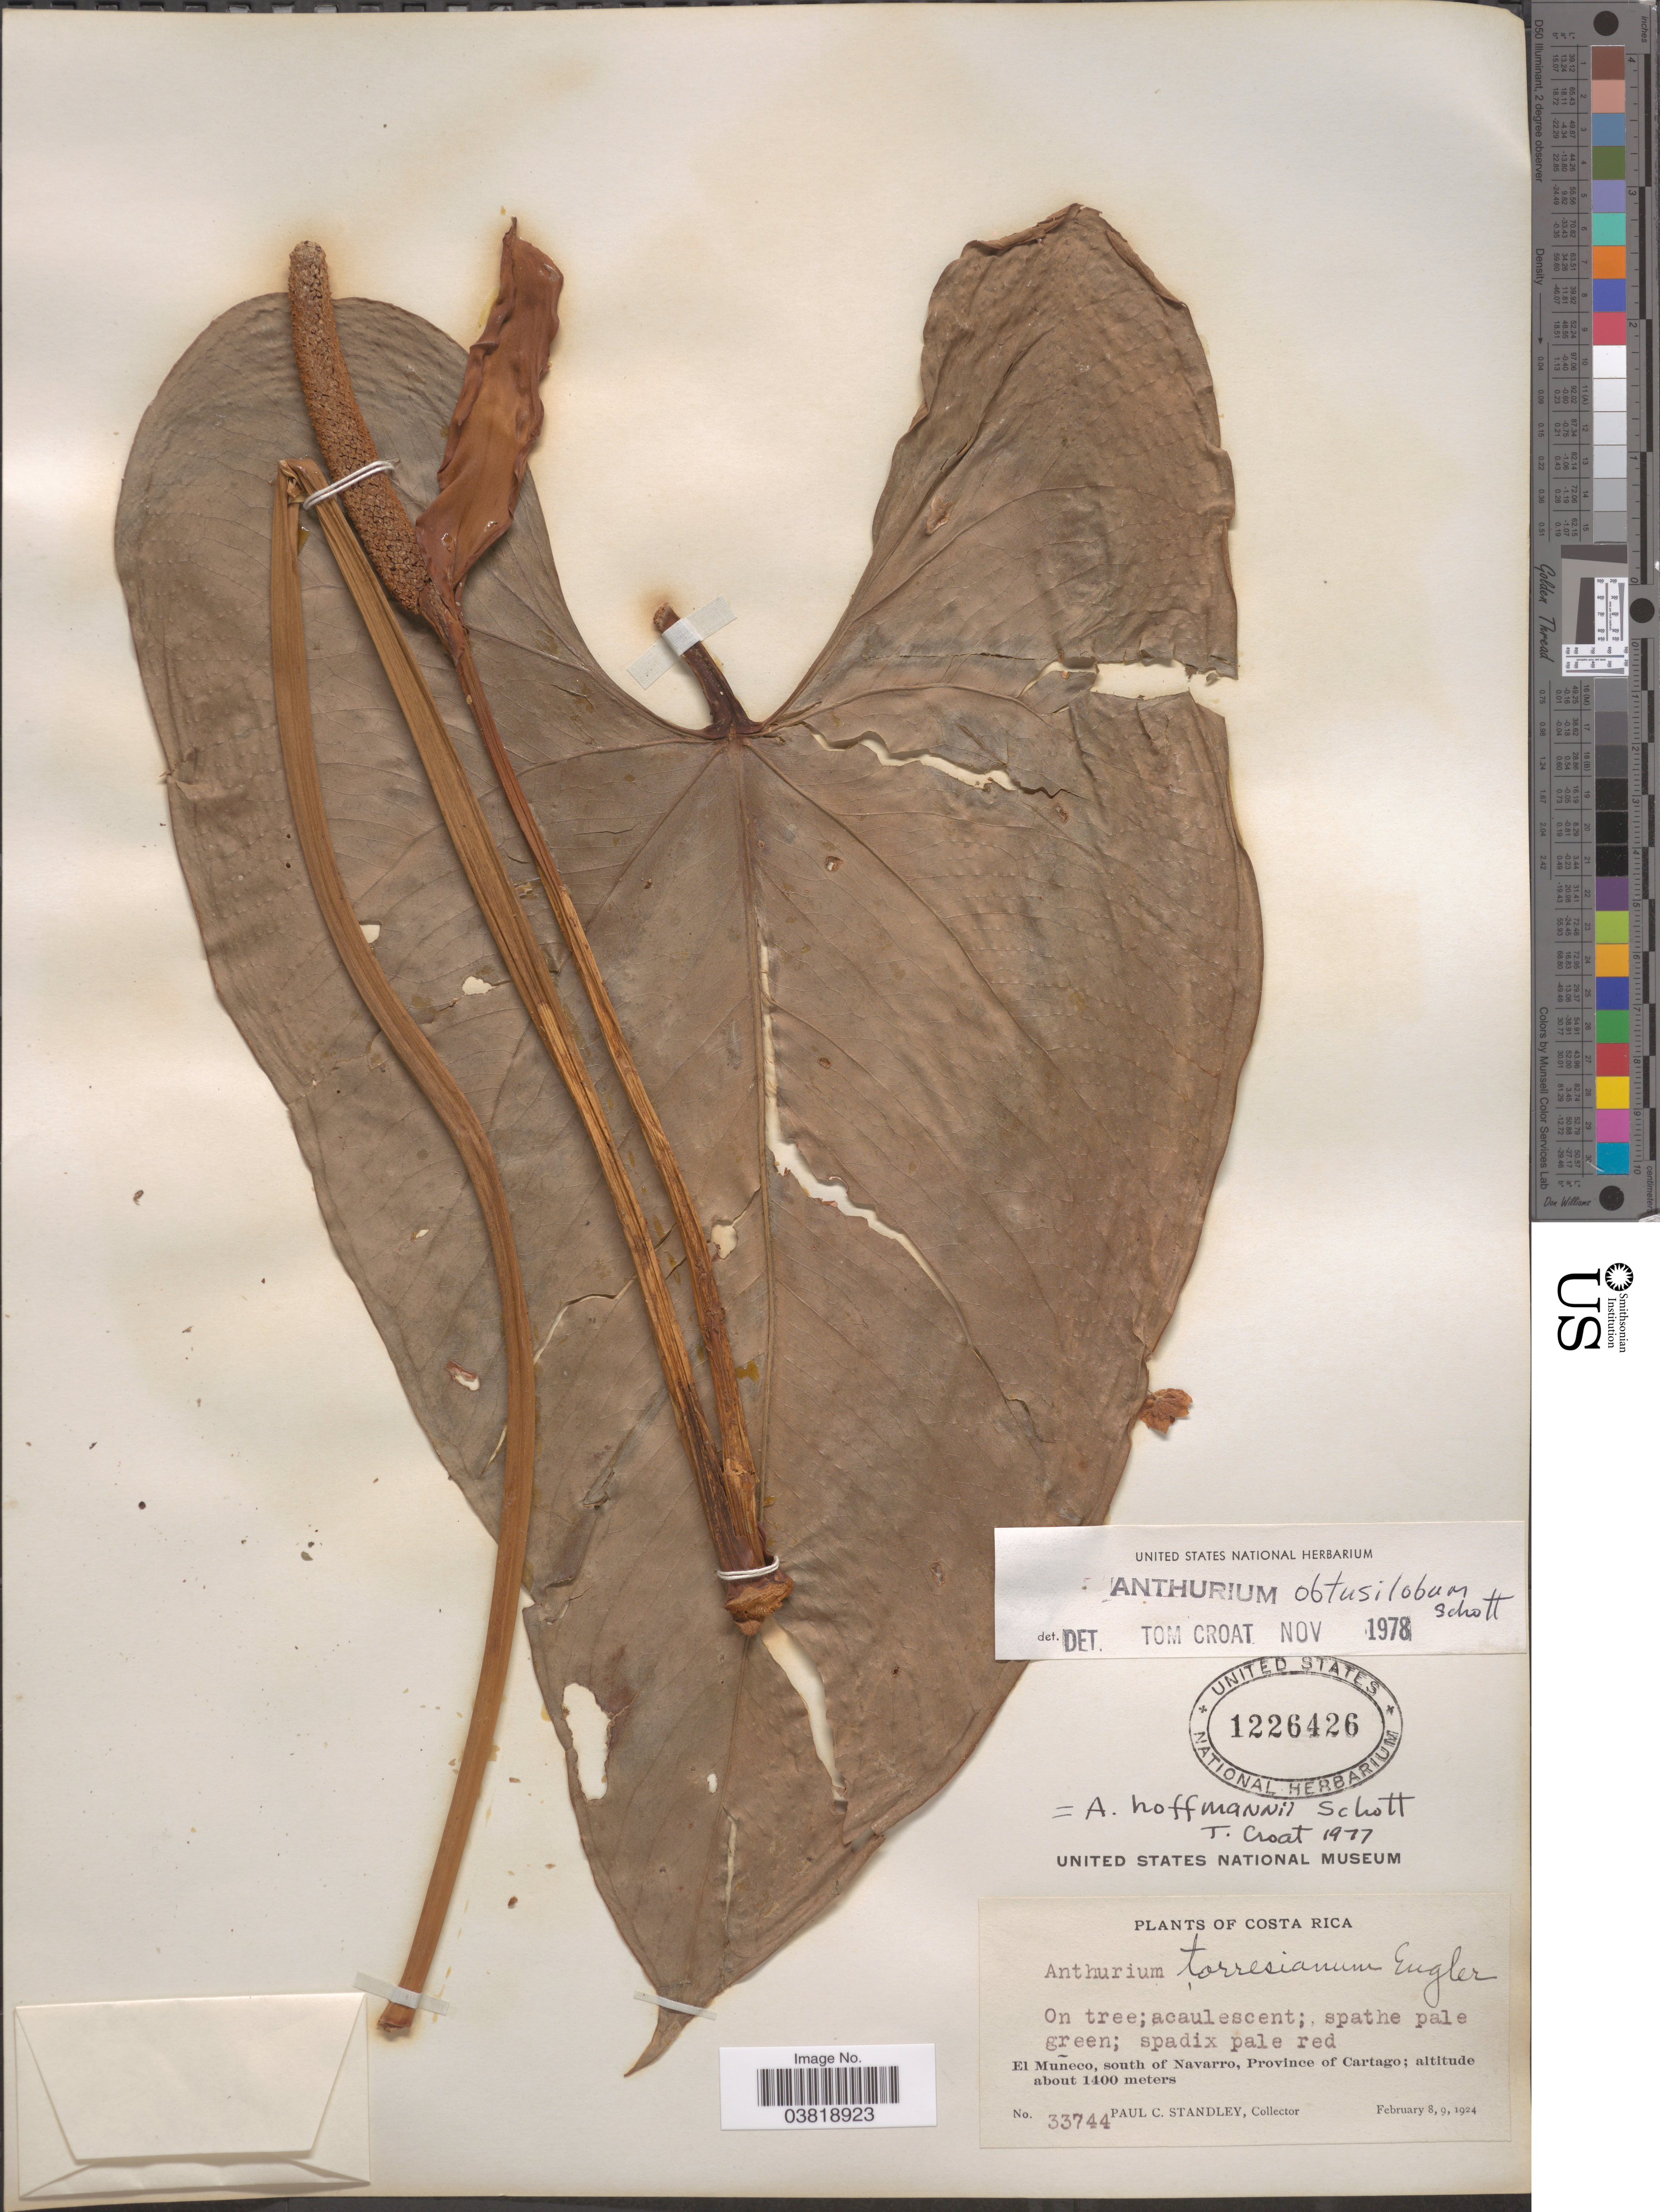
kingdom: Plantae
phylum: Tracheophyta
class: Liliopsida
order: Alismatales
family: Araceae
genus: Anthurium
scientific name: Anthurium obtusilobum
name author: Schott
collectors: P. C. Standley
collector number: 33744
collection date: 1924-02-08/1924-02-09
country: Costa Rica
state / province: Cartago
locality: El Muñeco, south of Navarro.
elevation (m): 1400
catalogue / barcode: US 1226426